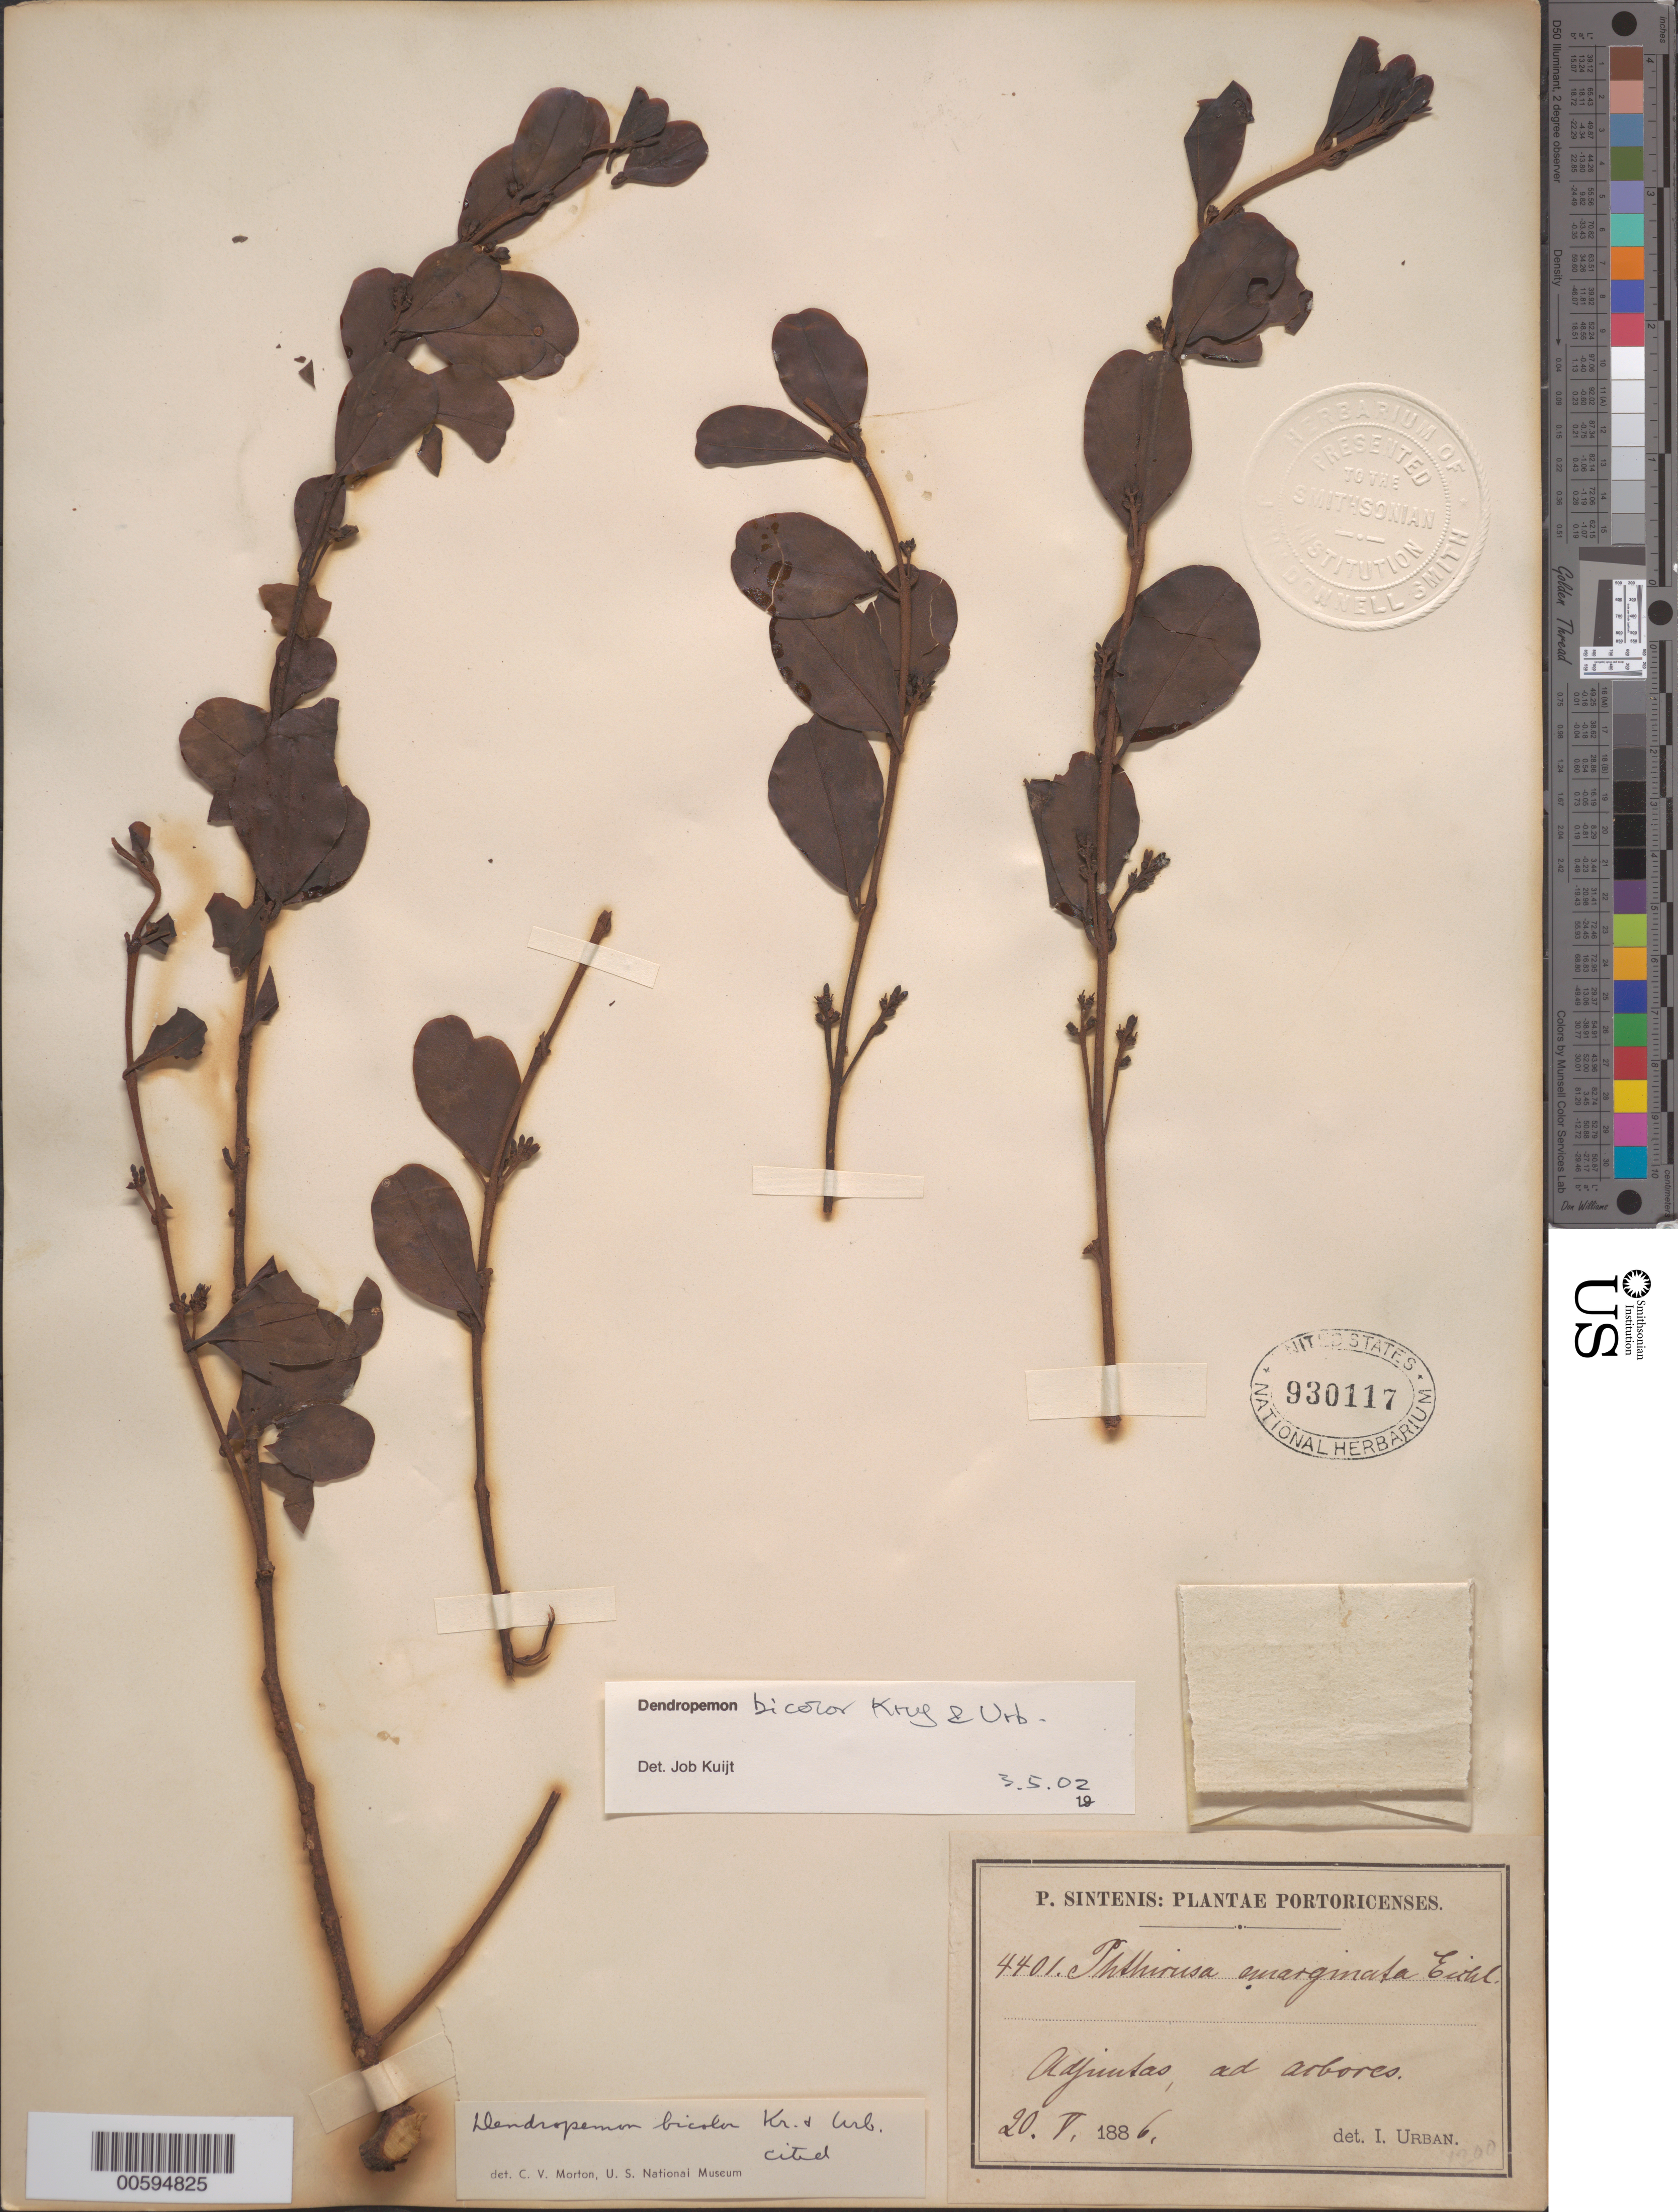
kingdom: Plantae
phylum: Tracheophyta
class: Magnoliopsida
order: Santalales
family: Loranthaceae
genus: Dendropemon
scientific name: Dendropemon bicolor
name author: Krug & Urb.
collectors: P. Sintenis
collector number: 4401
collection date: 1886-05-20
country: Puerto Rico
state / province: Adjuntas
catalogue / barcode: US 930117